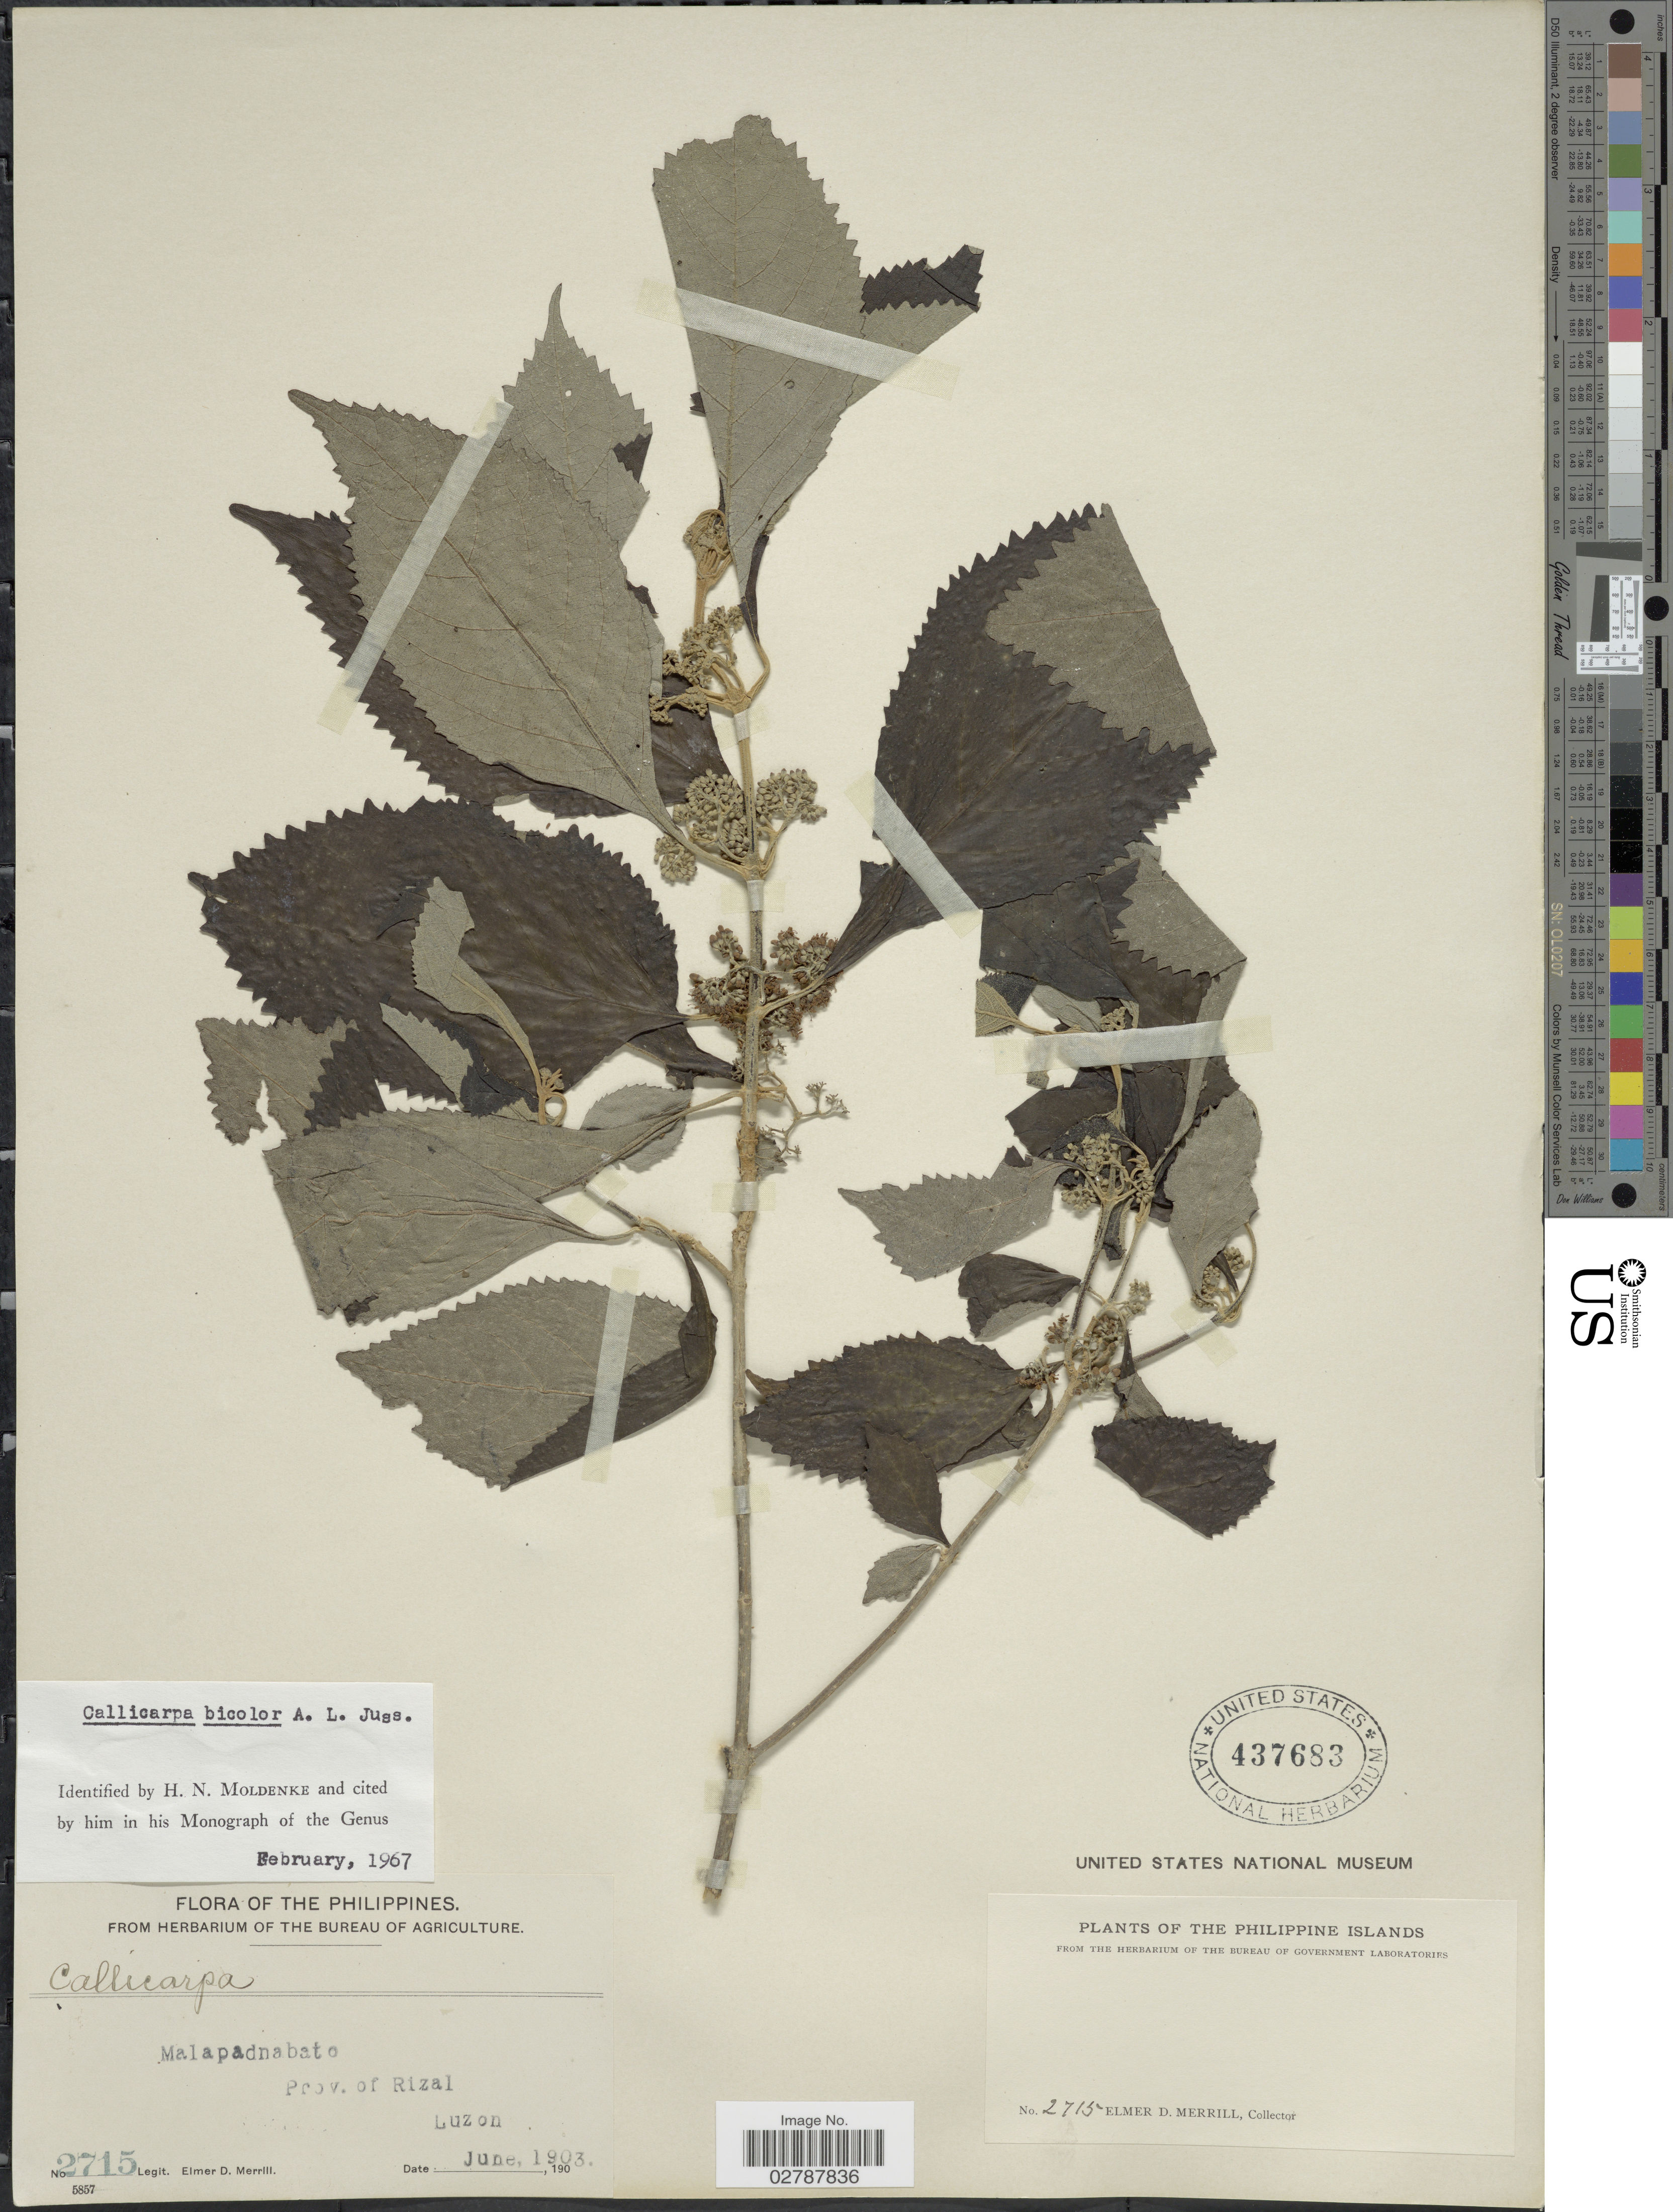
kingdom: Plantae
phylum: Tracheophyta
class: Magnoliopsida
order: Lamiales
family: Lamiaceae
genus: Callicarpa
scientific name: Callicarpa bicolor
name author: Juss.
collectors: E. D. Merrill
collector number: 2715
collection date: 1903-06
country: Philippines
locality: The Philippine Islands. Malapadnabato. Prov. of Rizal. Luzon.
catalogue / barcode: US 437683